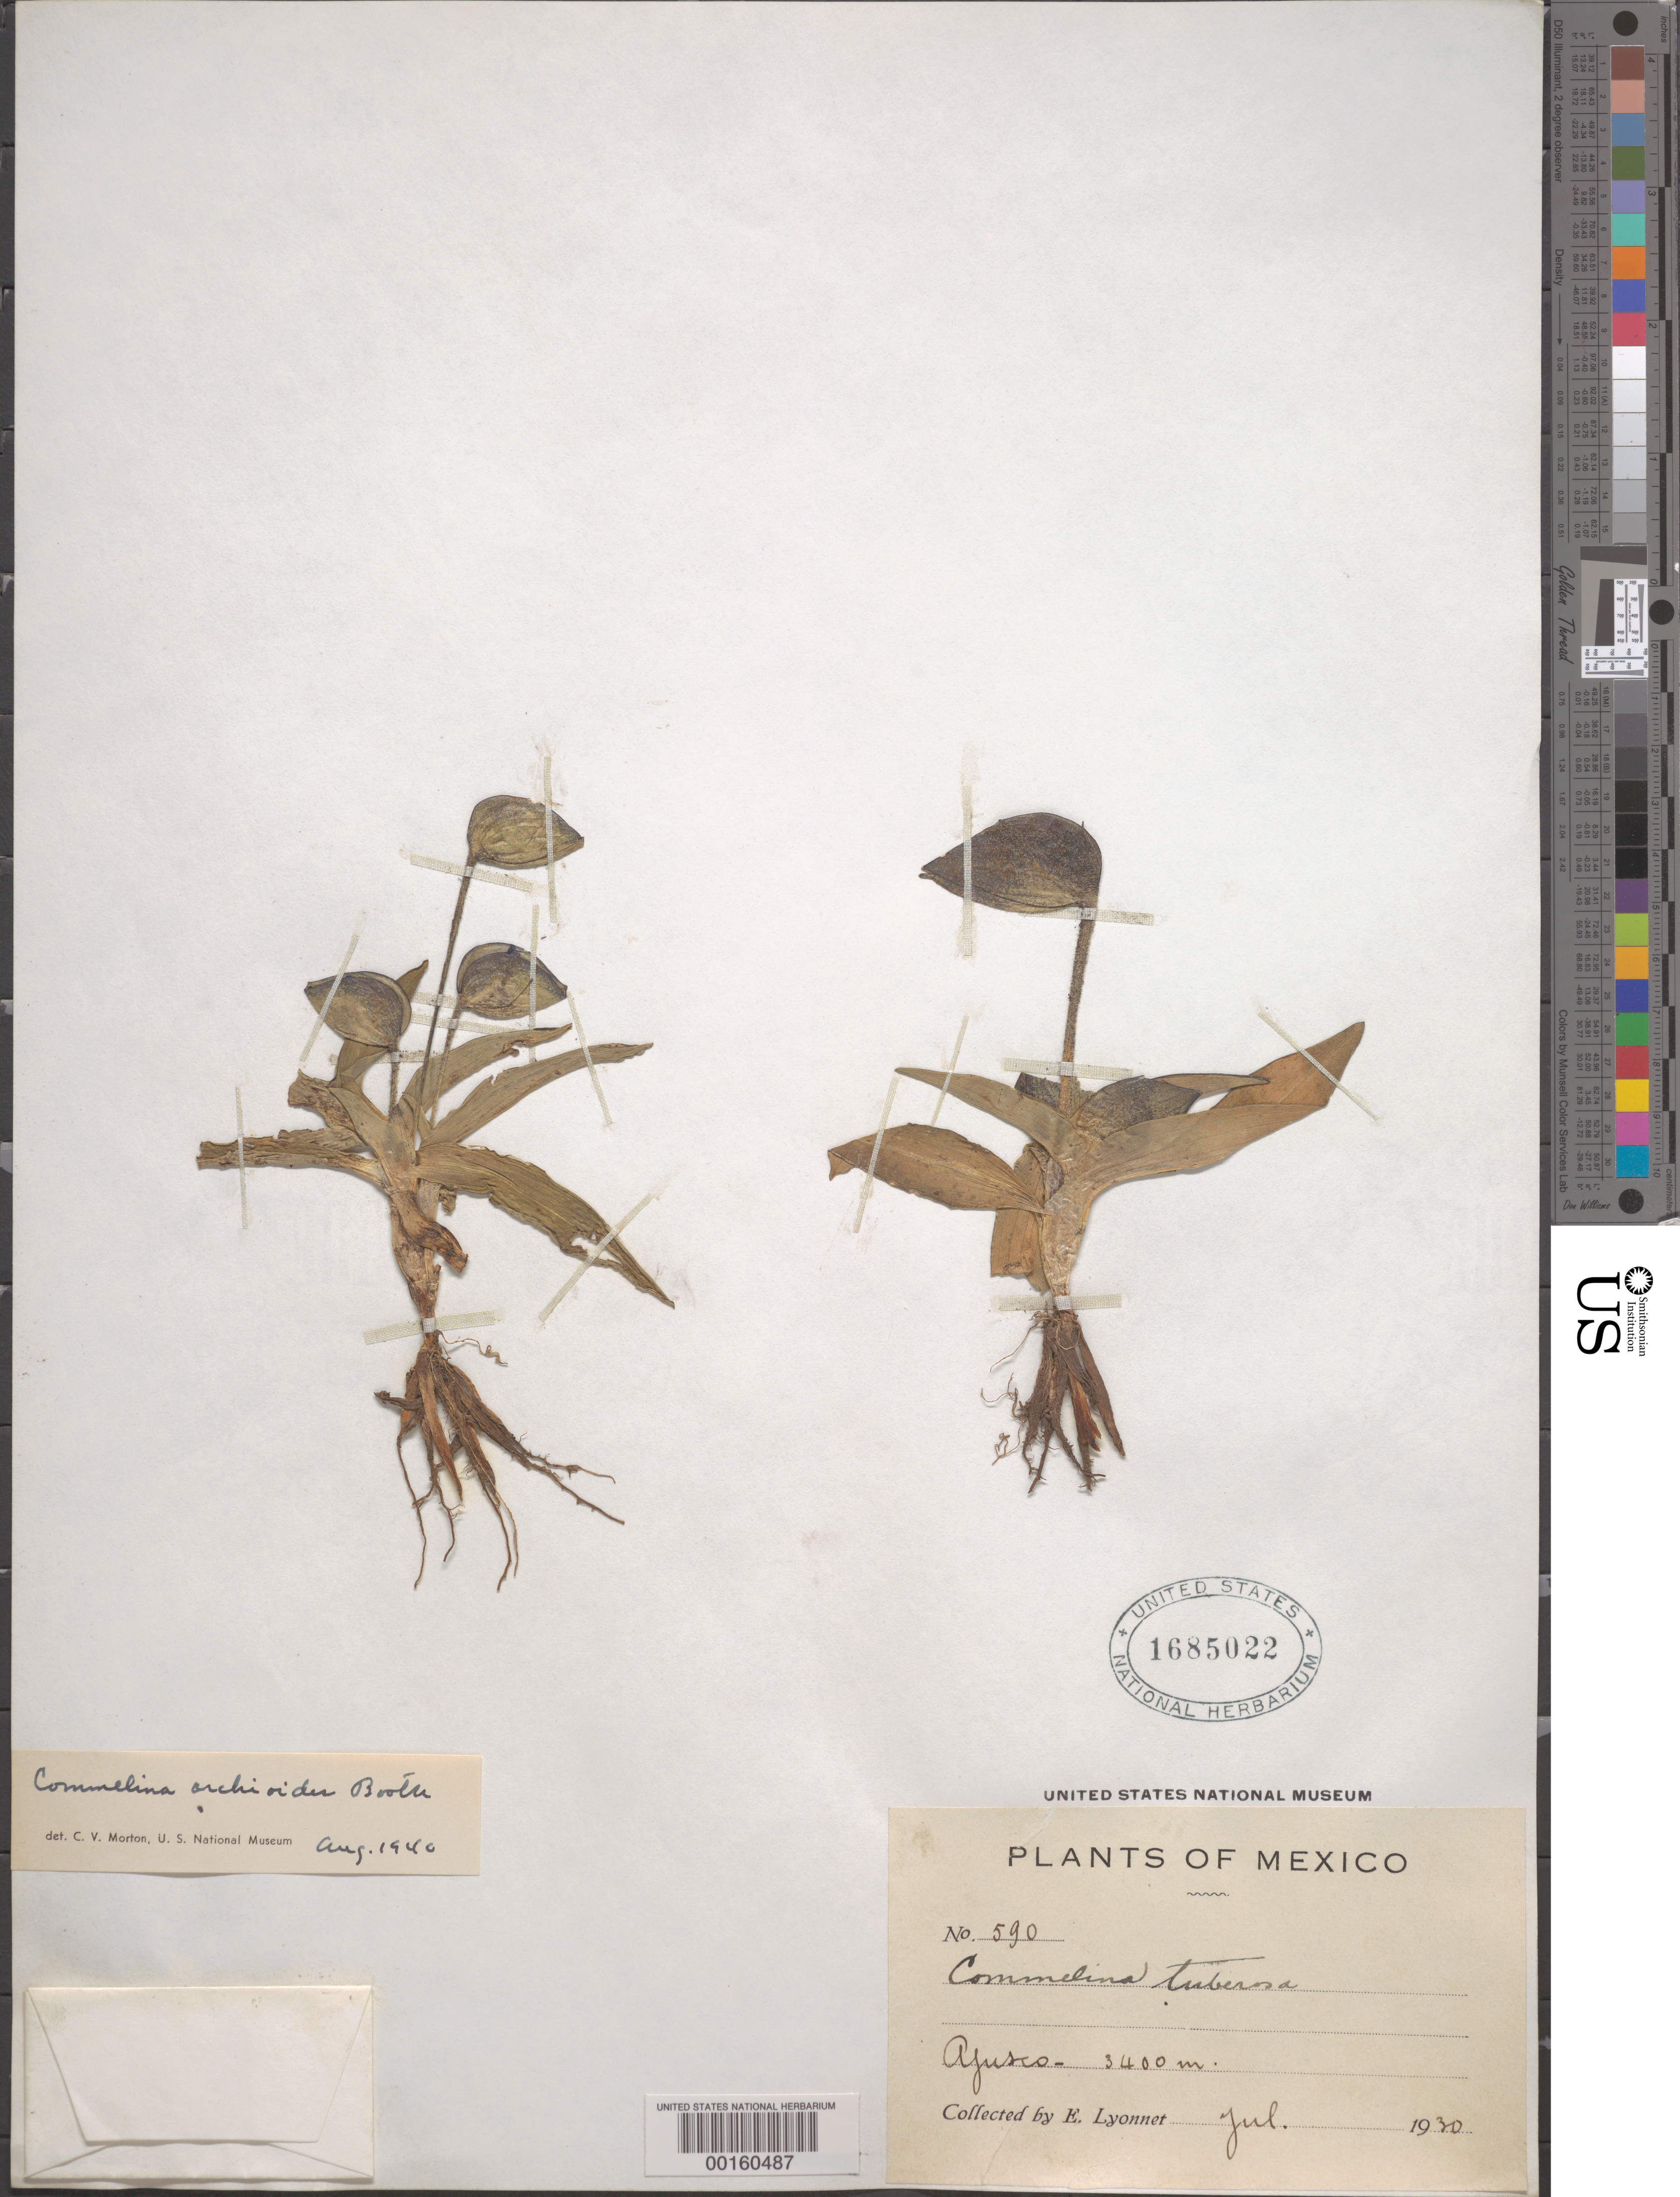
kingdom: Plantae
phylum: Tracheophyta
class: Liliopsida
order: Commelinales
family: Commelinaceae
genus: Commelina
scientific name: Commelina elliptica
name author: Kunth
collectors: P. Lyonnet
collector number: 590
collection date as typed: Jul 1930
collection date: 1930-07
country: Mexico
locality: E of Monserrat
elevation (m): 3400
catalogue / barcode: US 1685022